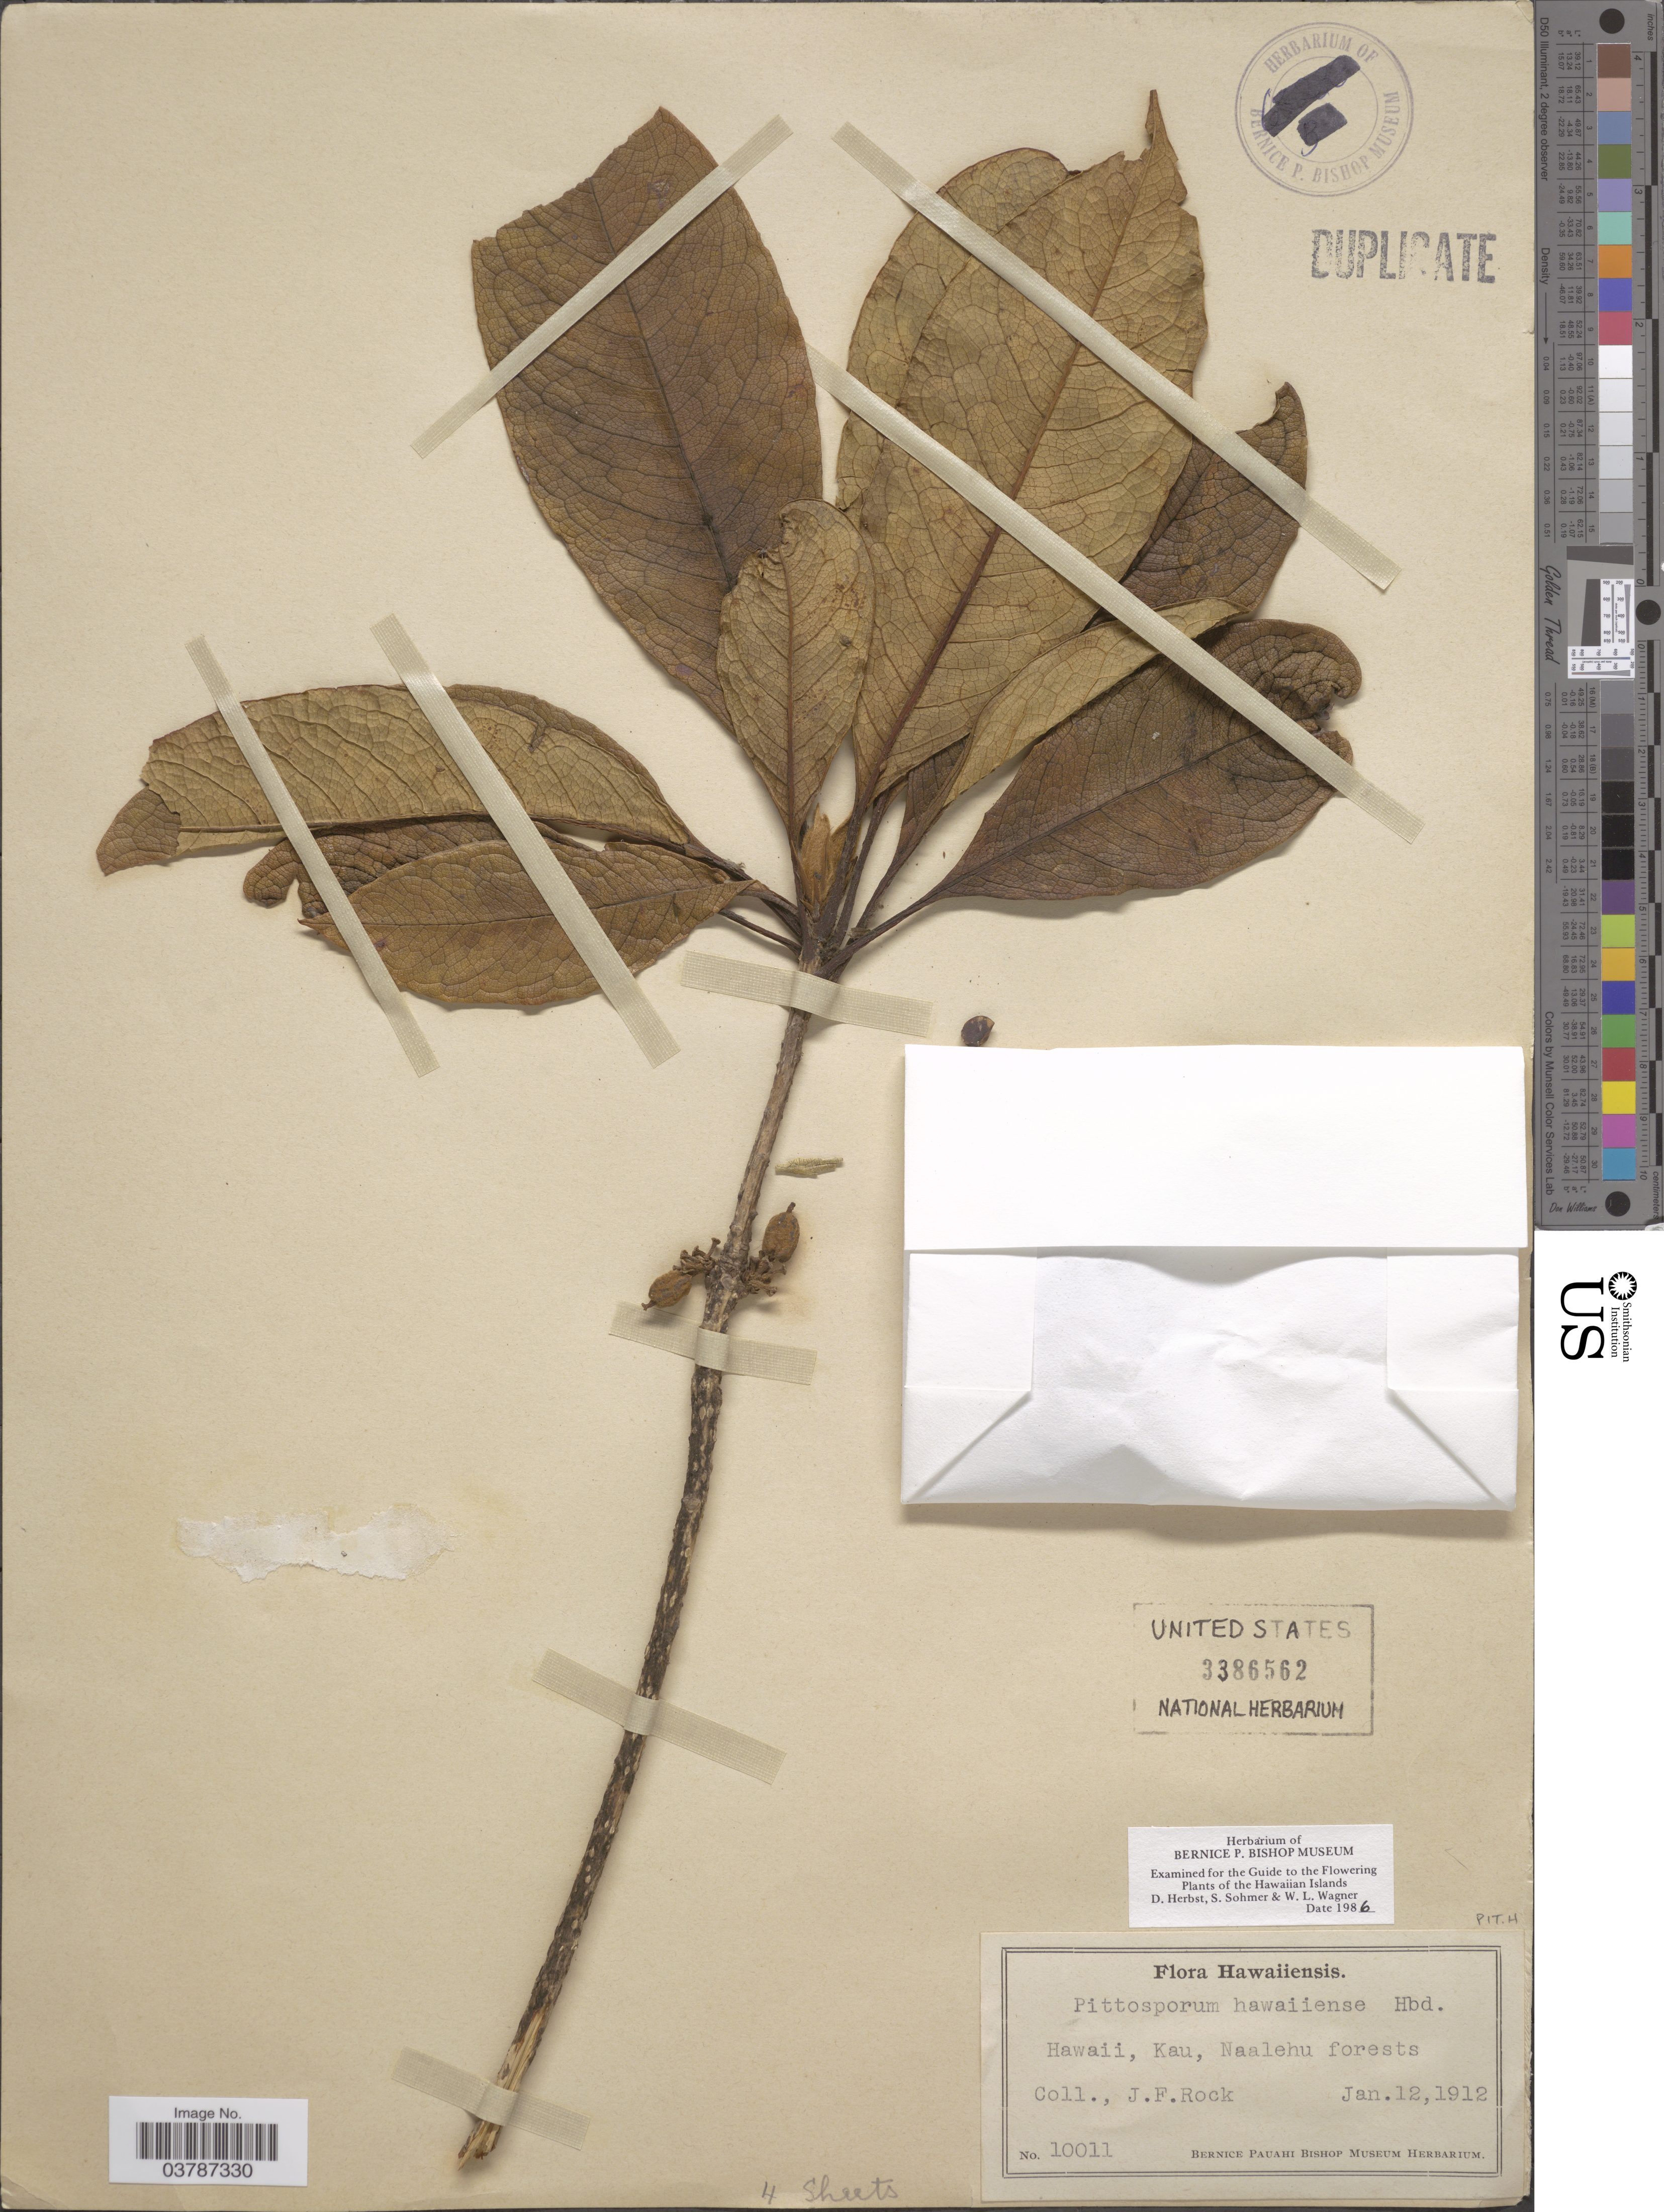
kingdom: Plantae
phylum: Tracheophyta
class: Magnoliopsida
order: Apiales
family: Pittosporaceae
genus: Pittosporum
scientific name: Pittosporum hawaiiense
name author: Hillebr.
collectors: J. Rock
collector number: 10011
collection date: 1912-01-12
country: United States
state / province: Hawaii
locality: Kau, Naalehu forests.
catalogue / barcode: US 3386562